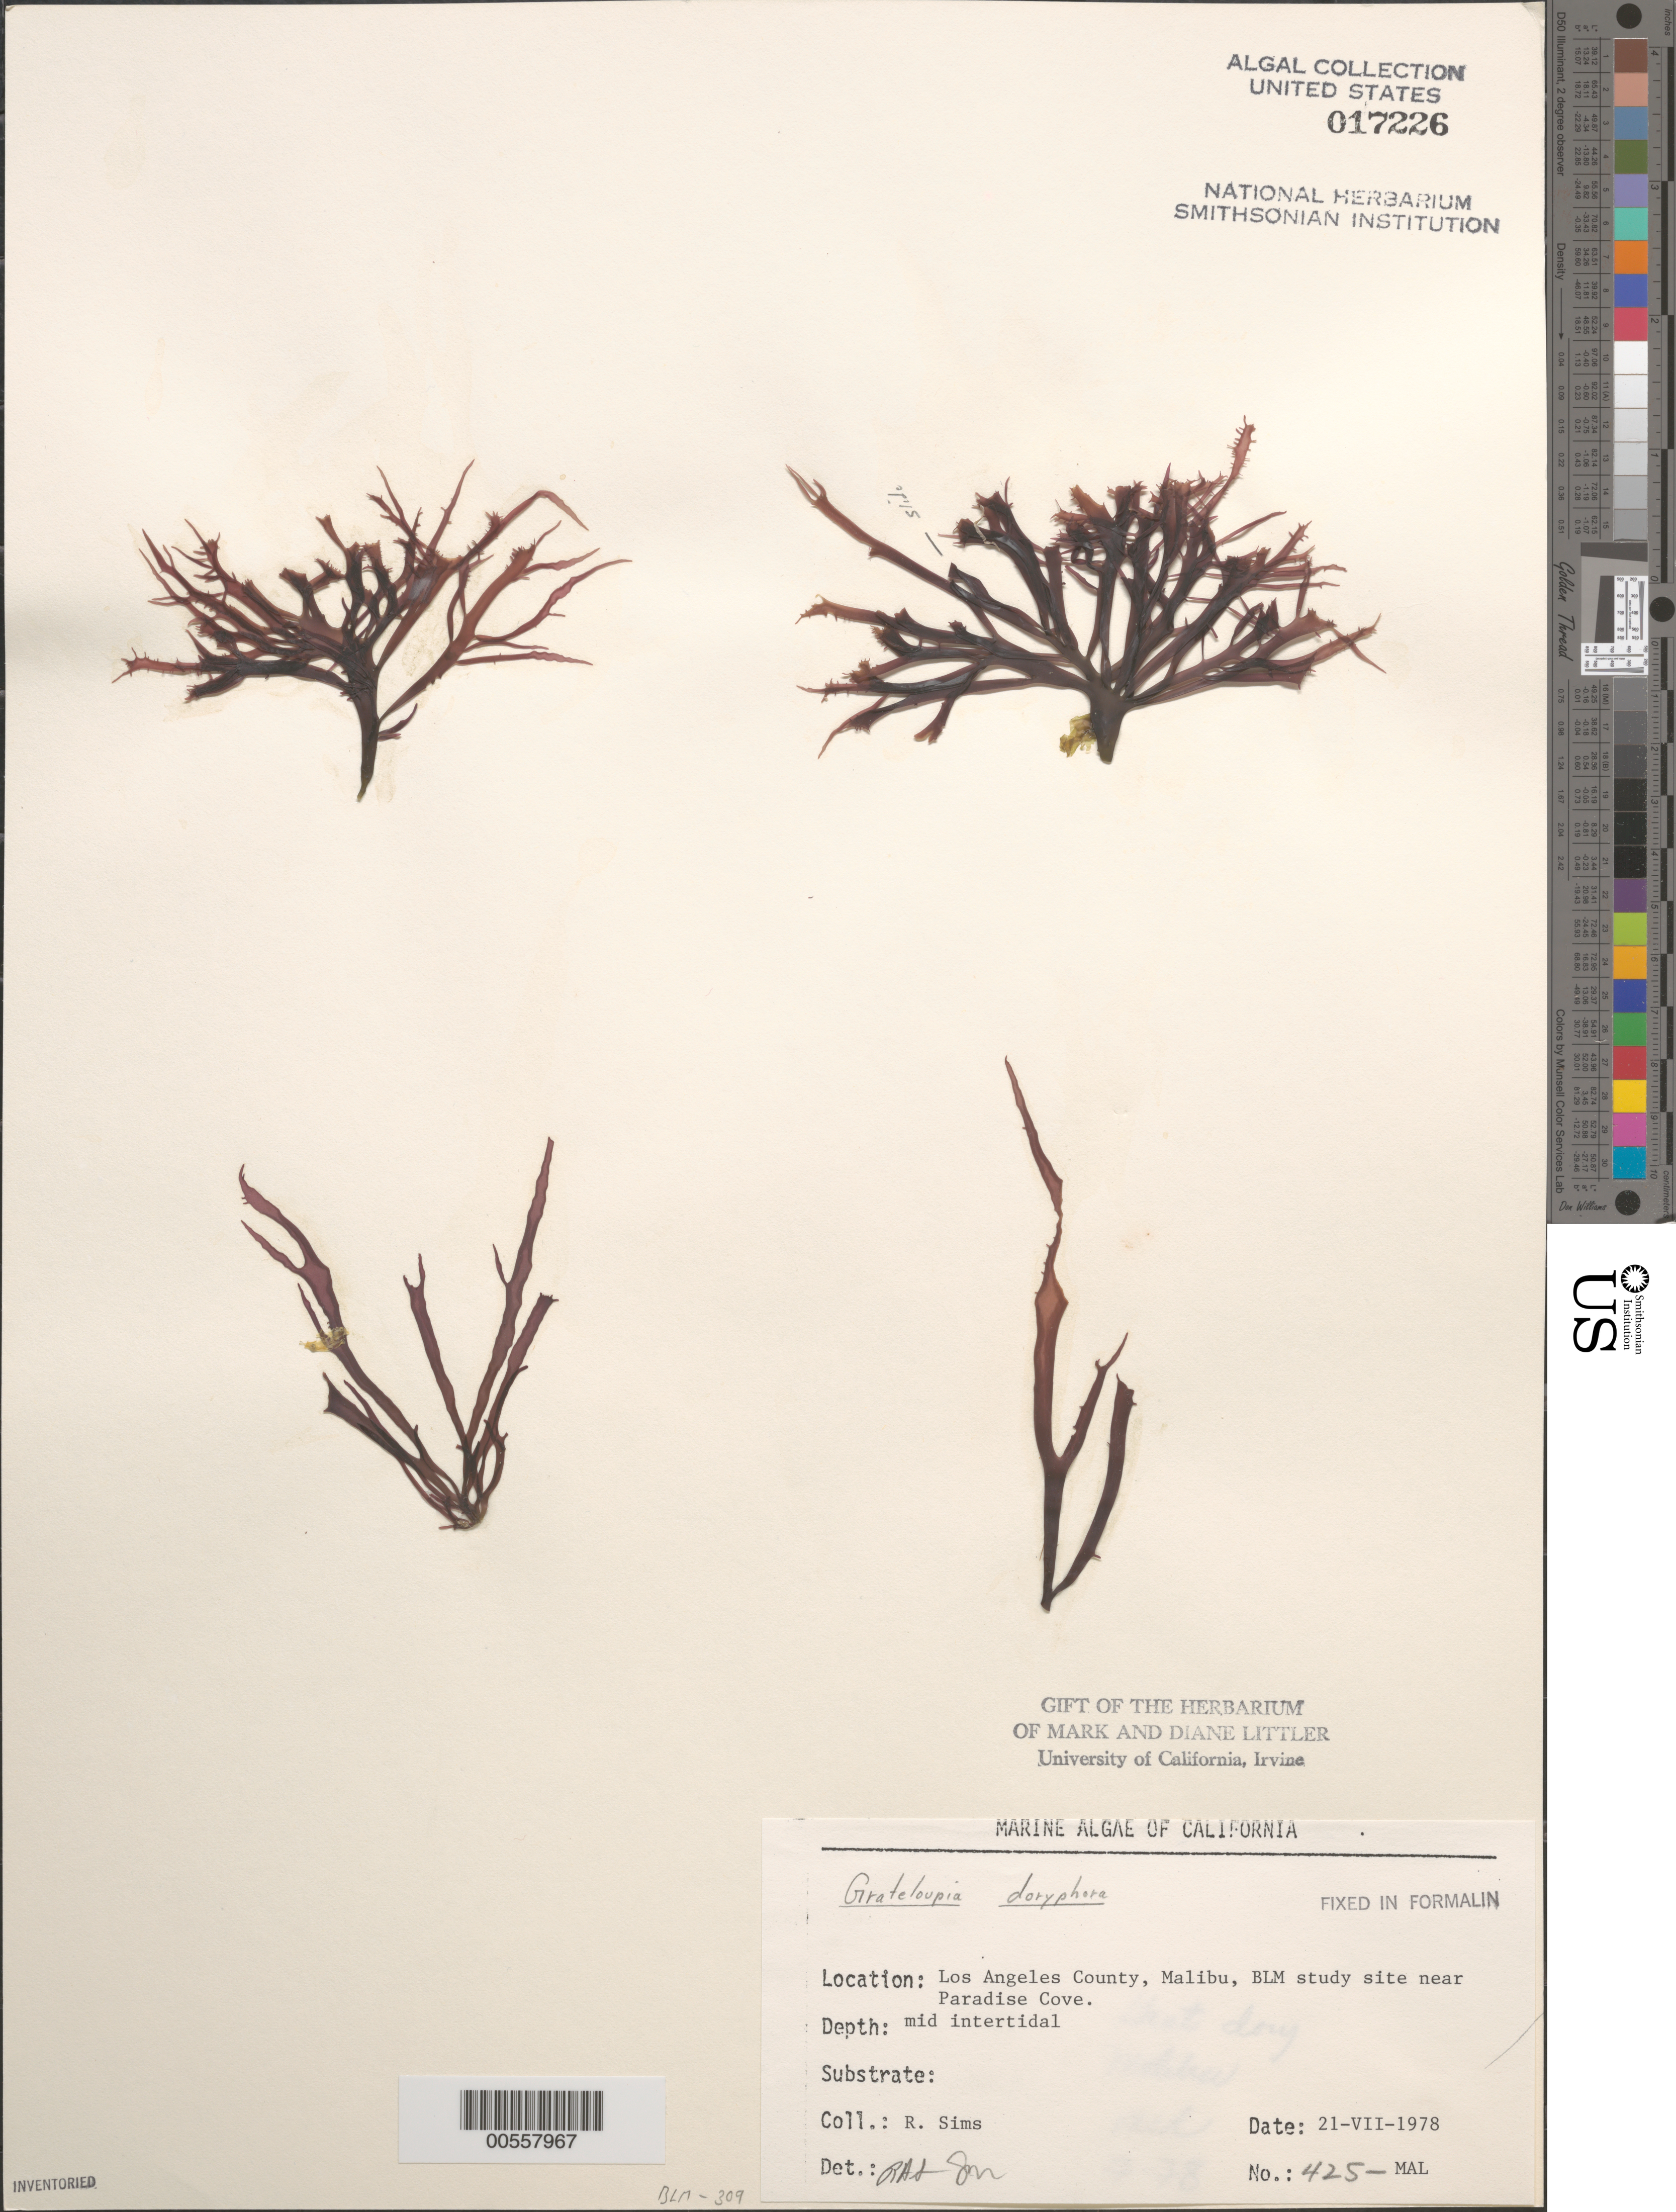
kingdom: Plantae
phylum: Rhodophyta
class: Florideophyceae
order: Halymeniales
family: Halymeniaceae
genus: Grateloupia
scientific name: Grateloupia doryphora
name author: (Mont.) Howe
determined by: Sims, Robert H.; Murray, S. N.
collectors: R. H. Sims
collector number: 425-MAL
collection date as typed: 21 Jul 1978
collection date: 1978-07-21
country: United States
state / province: California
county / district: Los Angeles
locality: Malibu, near Paradise Cove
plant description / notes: BLM-SOCALBIGHT Rocky Intertidal Survey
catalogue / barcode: US 17226